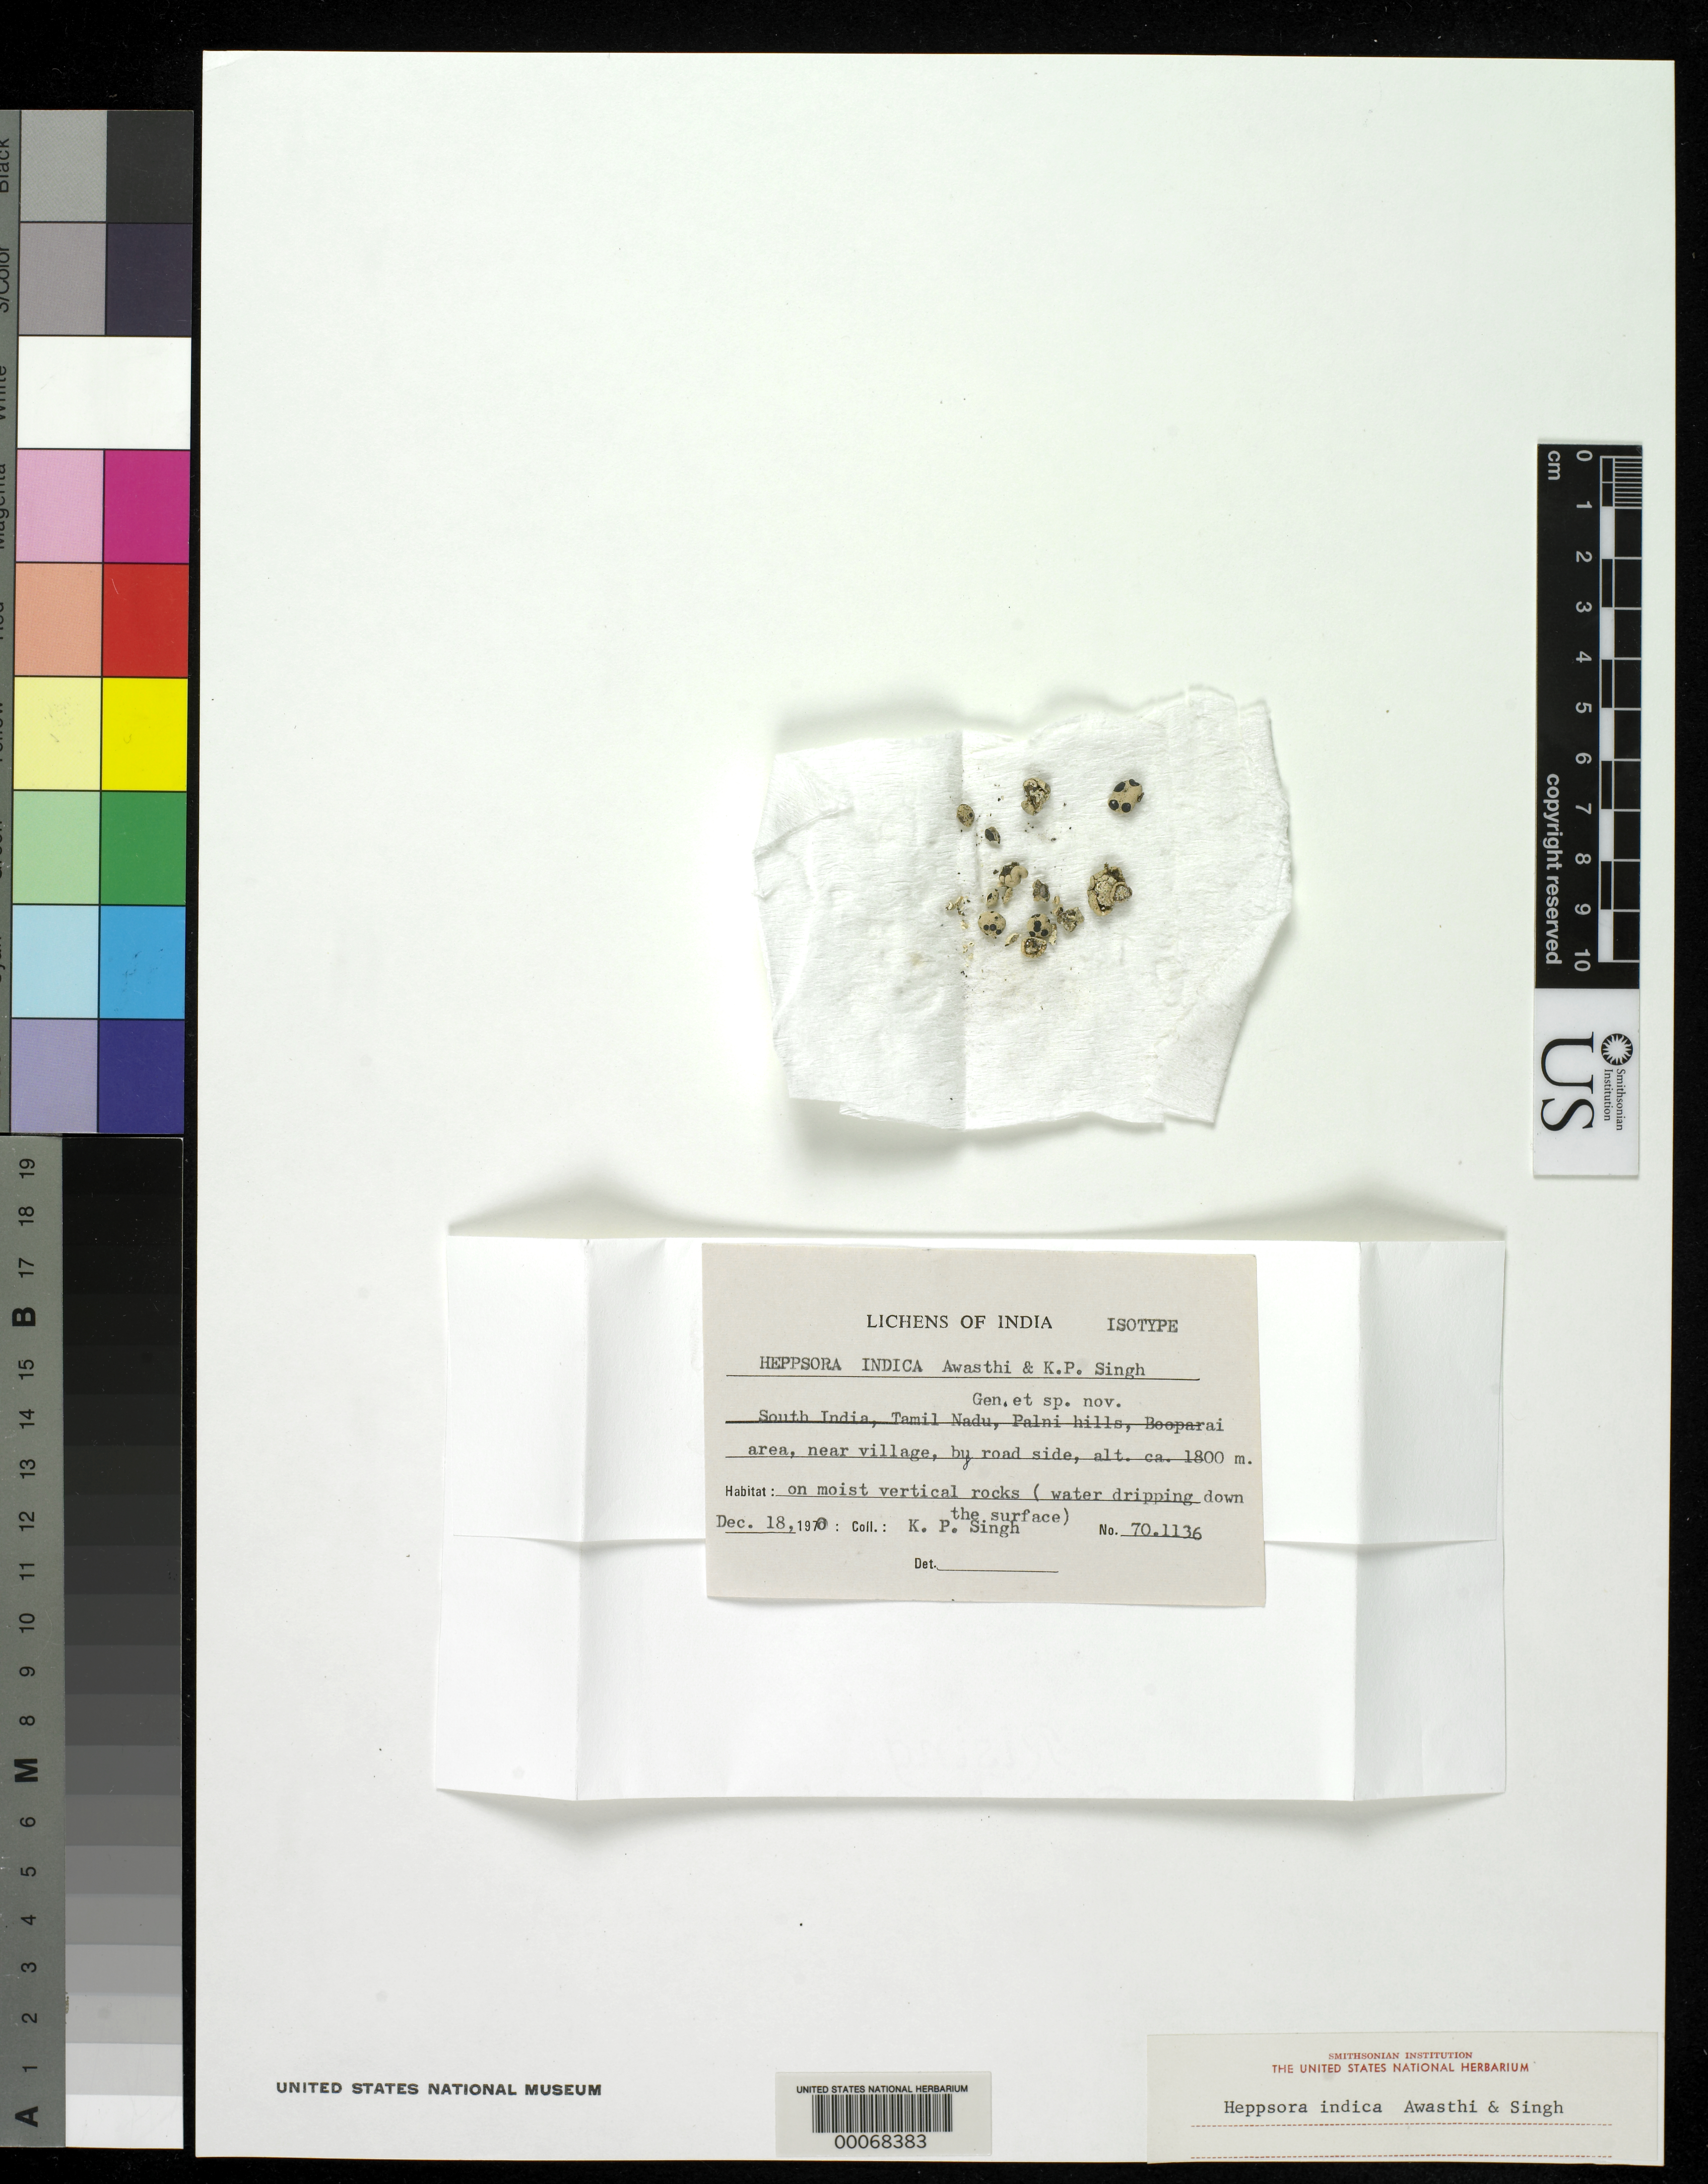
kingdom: Fungi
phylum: Ascomycota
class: Lecanoromycetes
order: Lecanorales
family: Ramalinaceae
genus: Heppsora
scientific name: Heppsora indica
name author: D.D. Awasthi & Singh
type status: Isotype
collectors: K. Singh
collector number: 70.1136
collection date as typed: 18 Dec 1970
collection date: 1970-12-18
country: India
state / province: Tamil Nadu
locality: Palni Hills, Booparai.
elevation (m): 1800